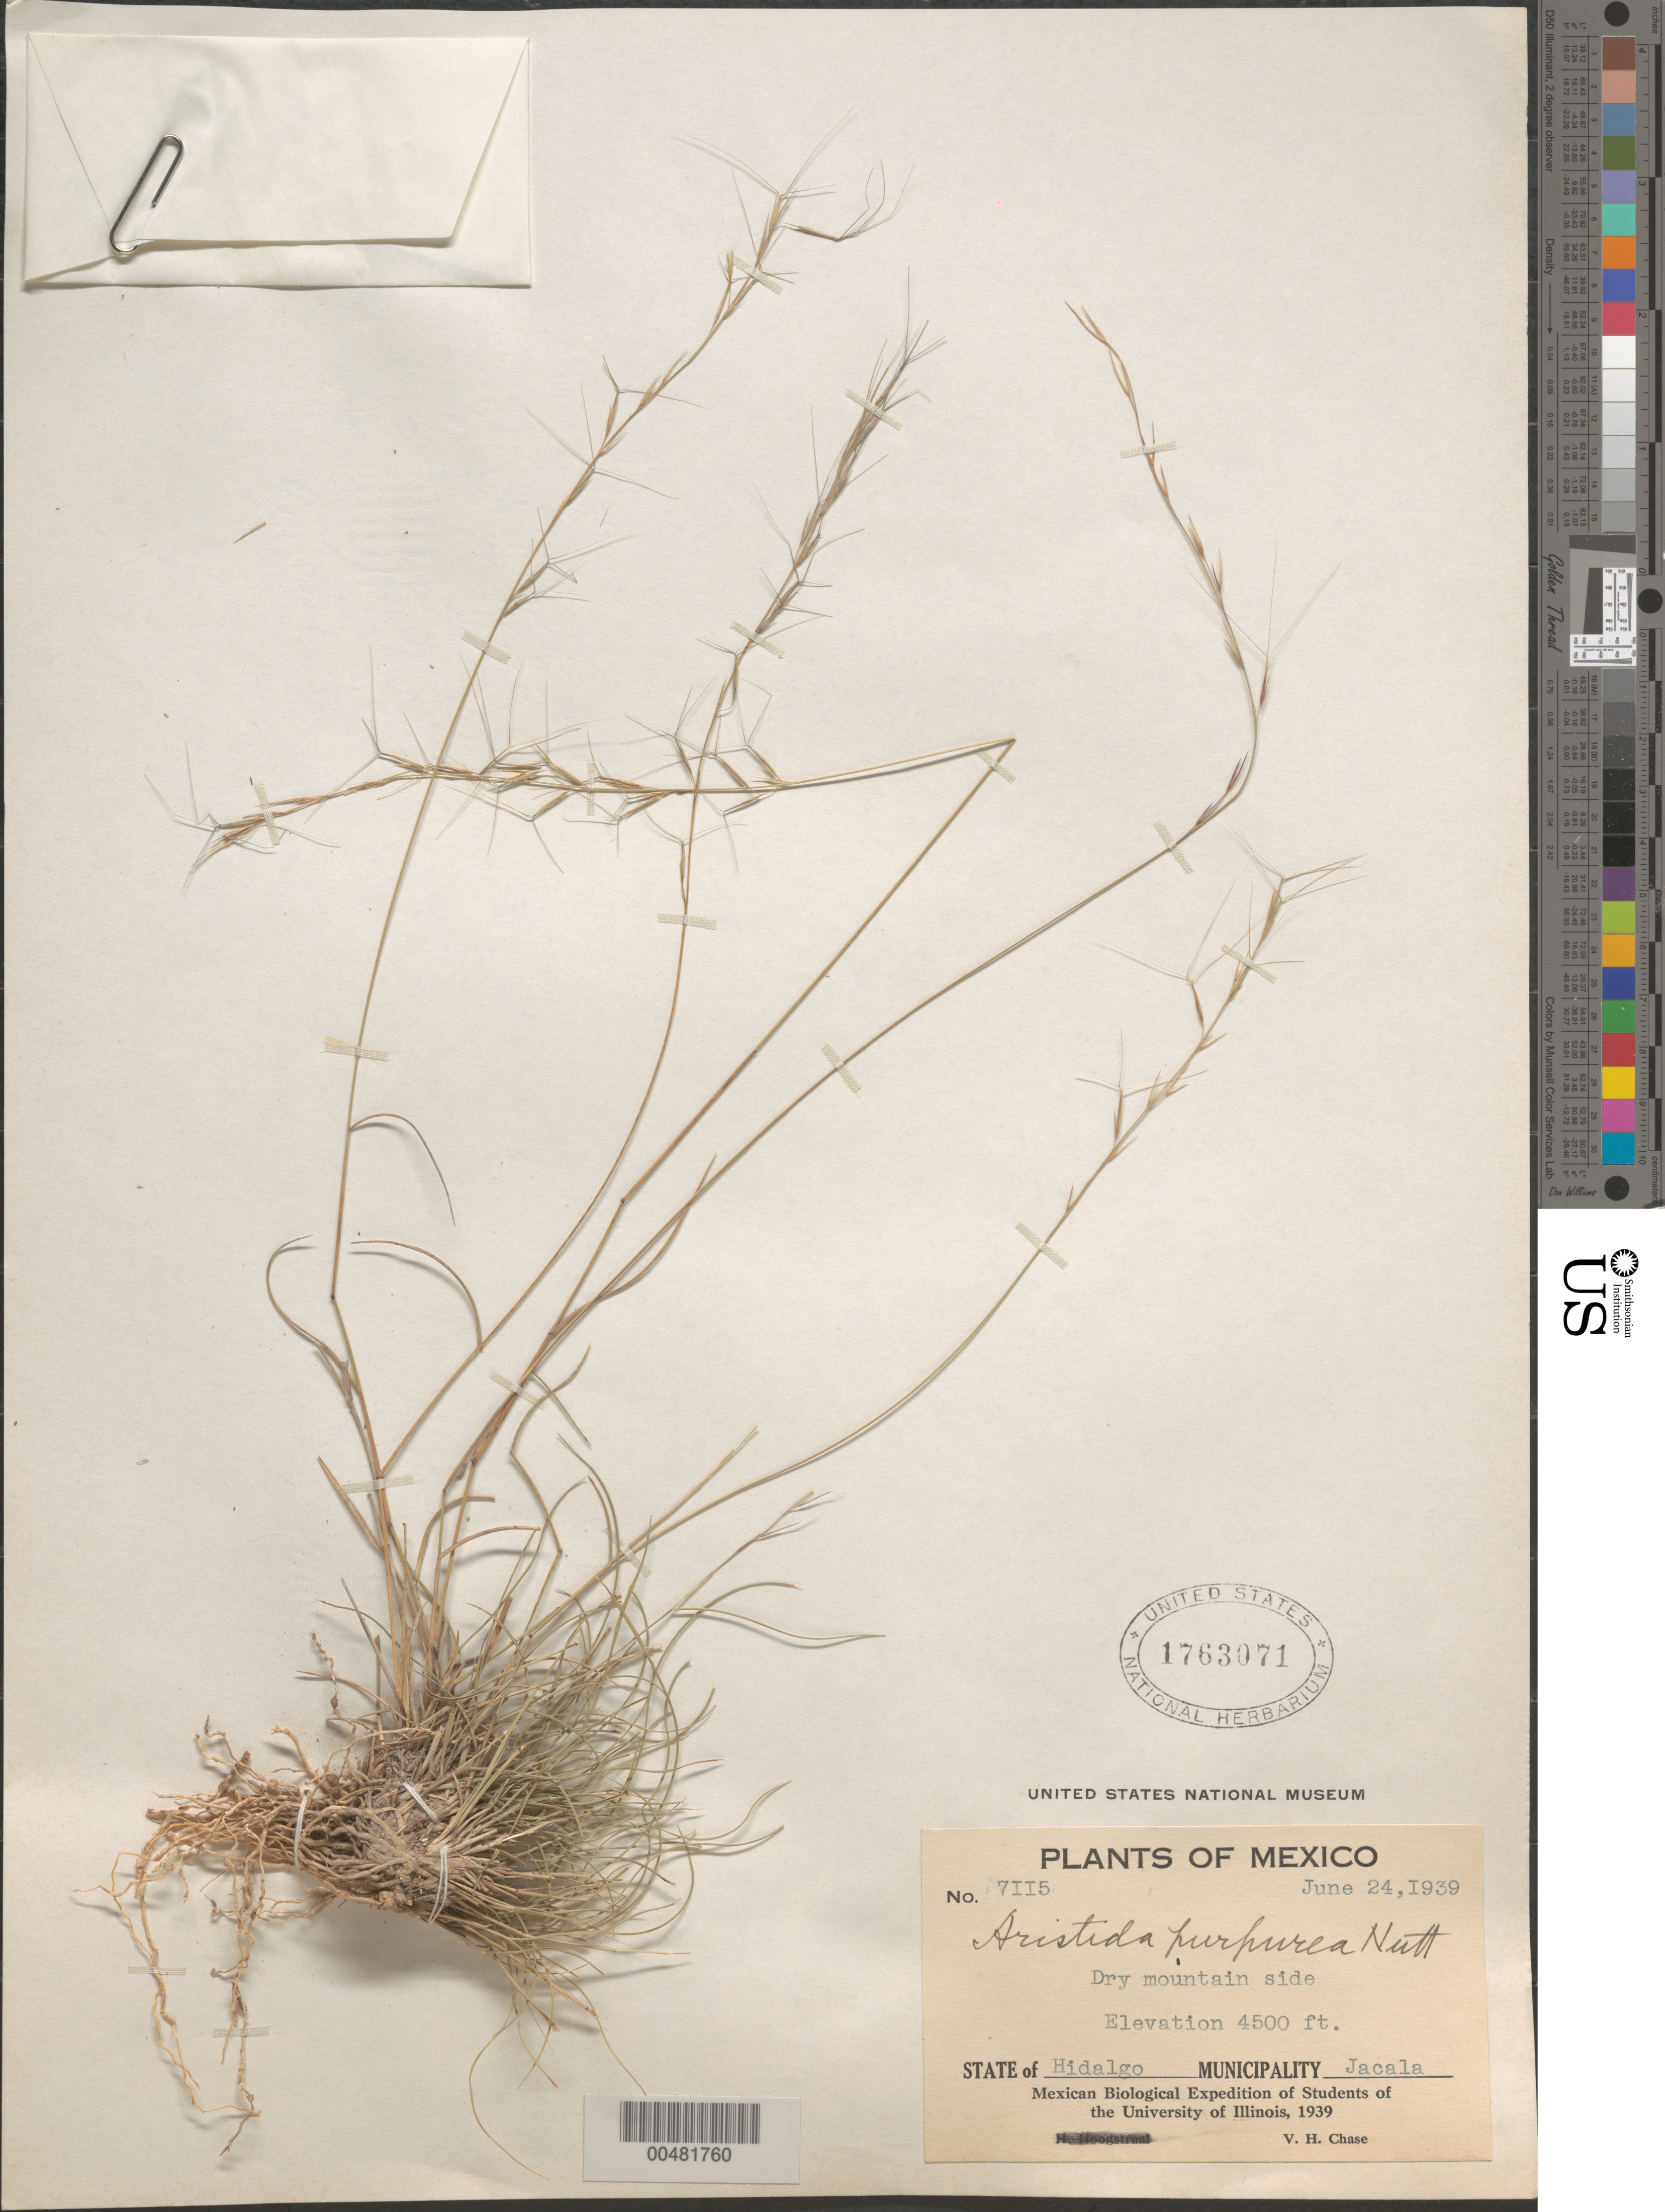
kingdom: Plantae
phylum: Tracheophyta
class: Liliopsida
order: Poales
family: Poaceae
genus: Aristida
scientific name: Aristida purpurea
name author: Nutt.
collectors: V. H. Chase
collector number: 7115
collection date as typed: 24 Jun 1939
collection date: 1939-06-24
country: Mexico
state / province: Hidalgo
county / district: Jacala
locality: Municipality Jacala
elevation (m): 1372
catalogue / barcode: US 1763071